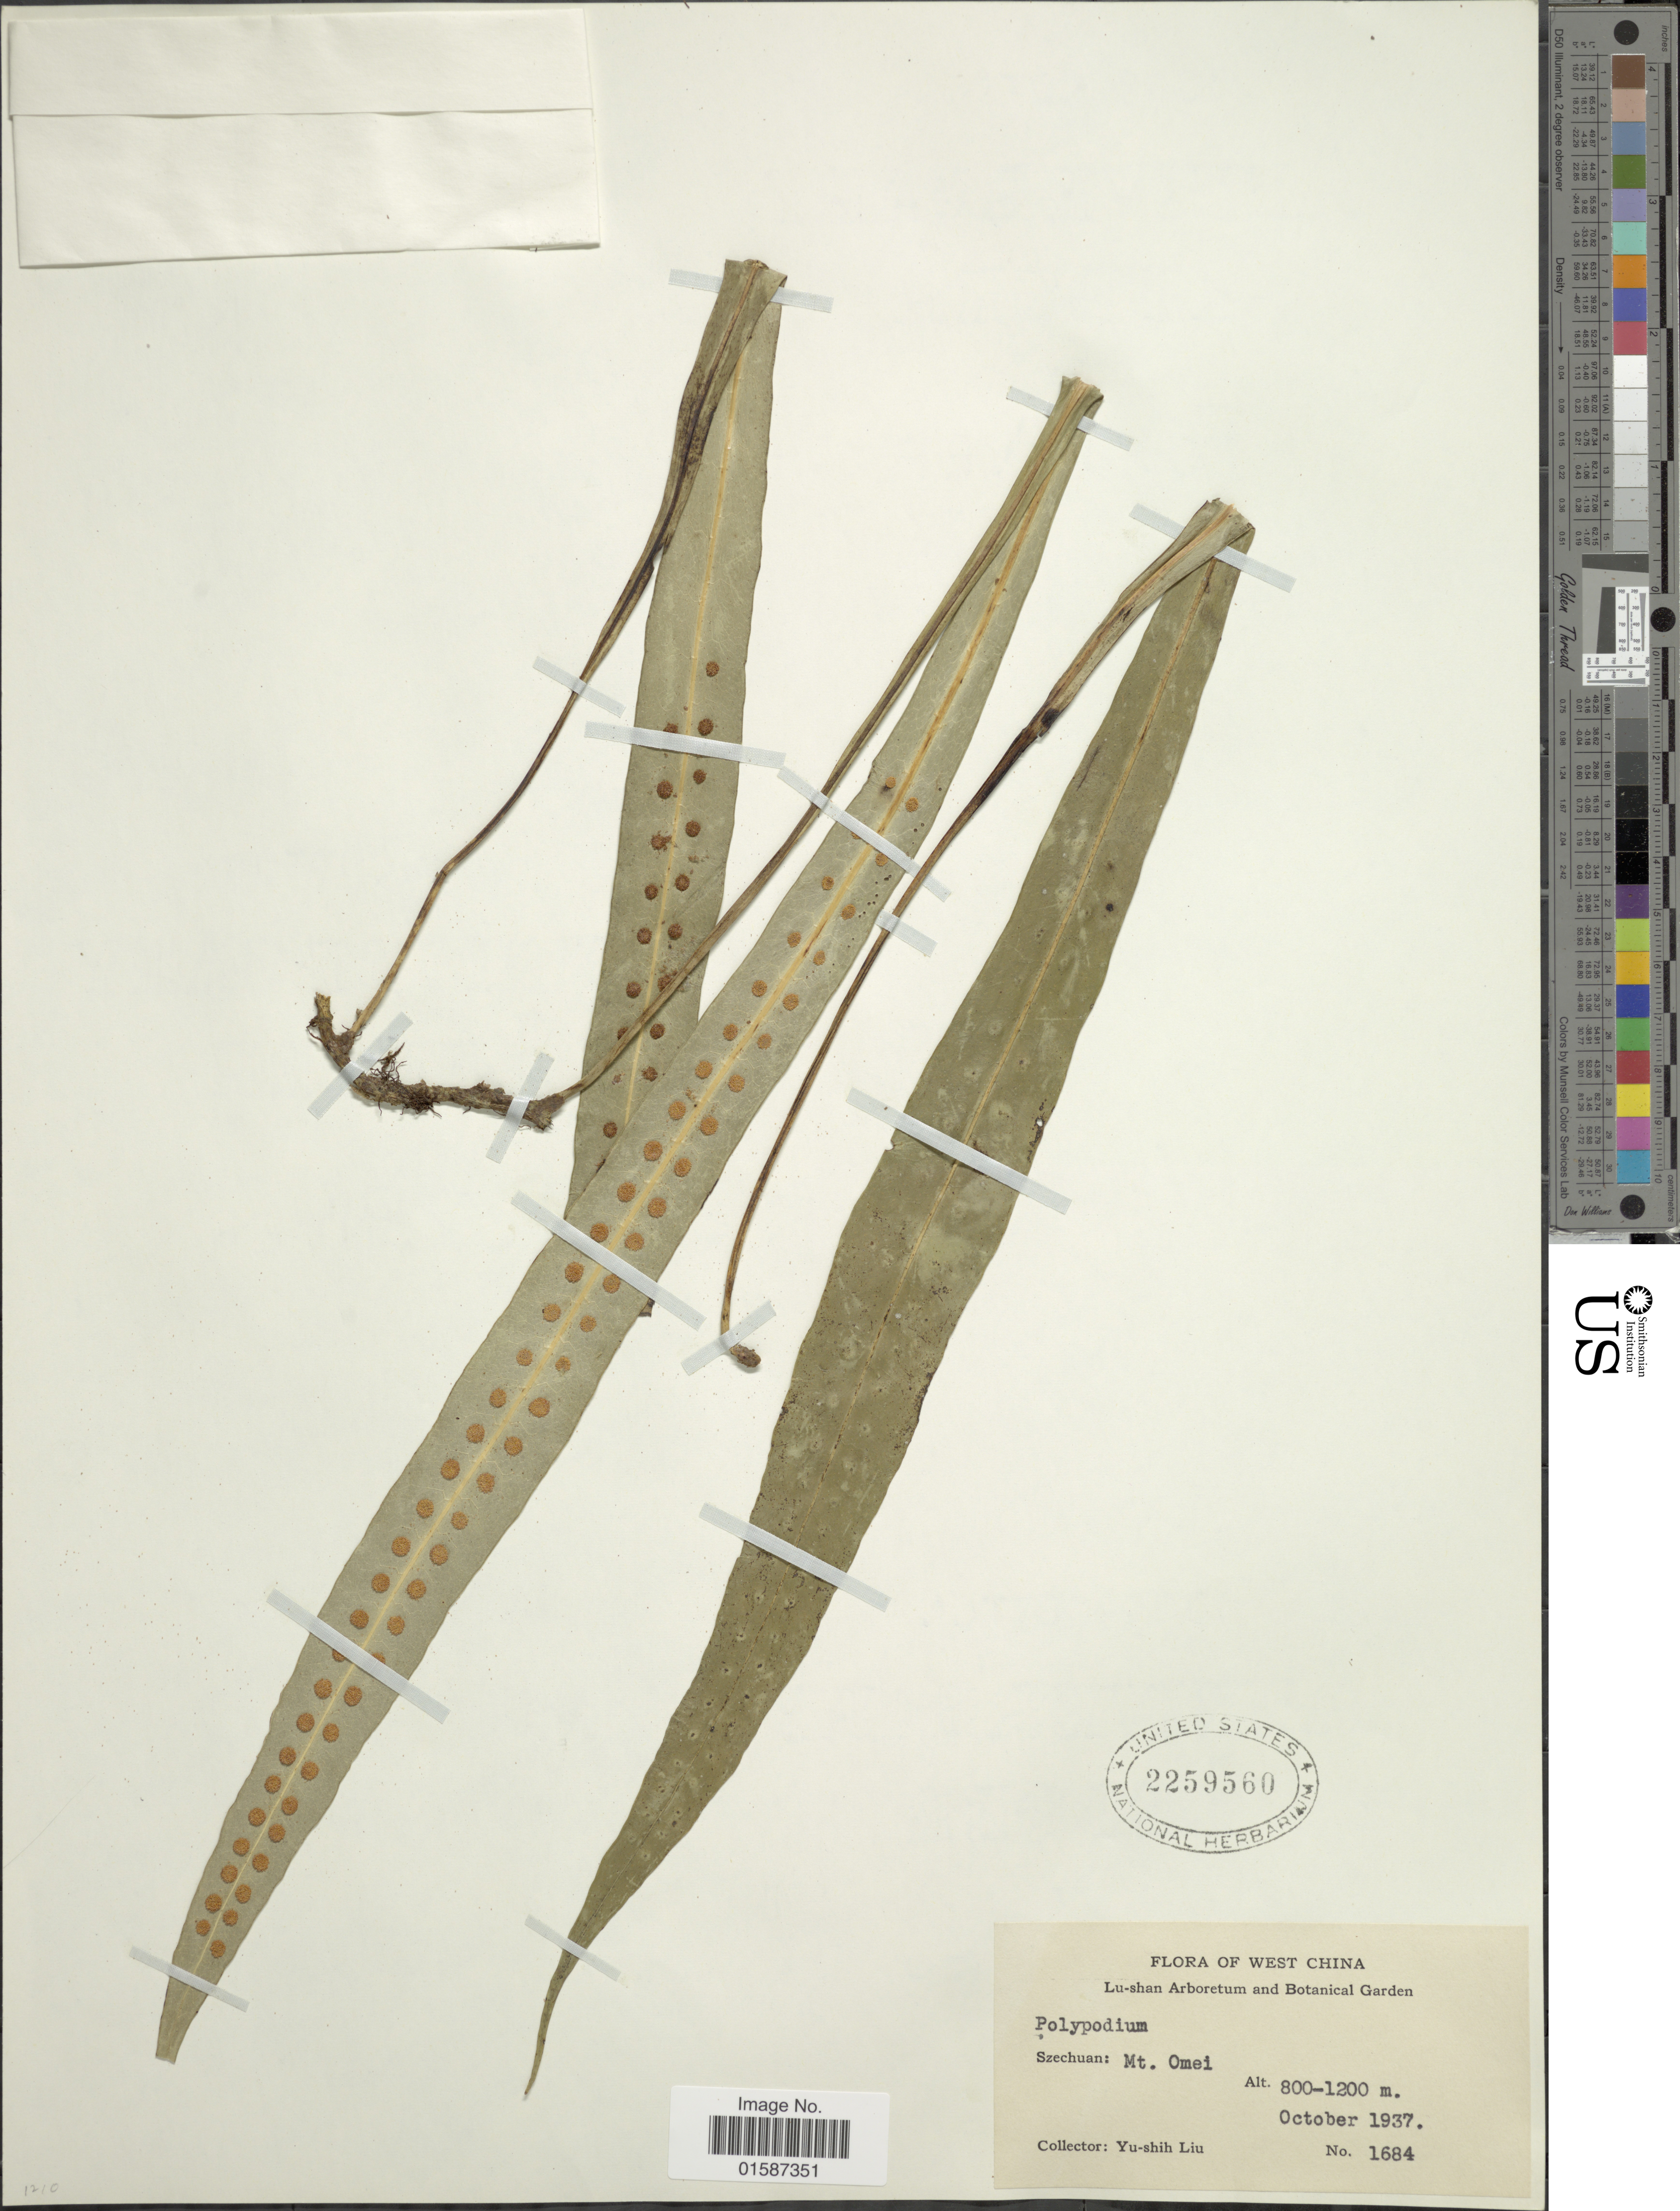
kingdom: Plantae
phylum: Tracheophyta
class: Polypodiopsida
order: Polypodiales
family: Polypodiaceae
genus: Neolepisorus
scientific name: Neolepisorus fortunei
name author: (T. Moore) Li S. Wang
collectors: Y.-S. Liu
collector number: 1684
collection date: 1937-10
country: China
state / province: Sichuan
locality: West China, Szechuan: Mt. Omei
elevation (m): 800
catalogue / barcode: US 2259560